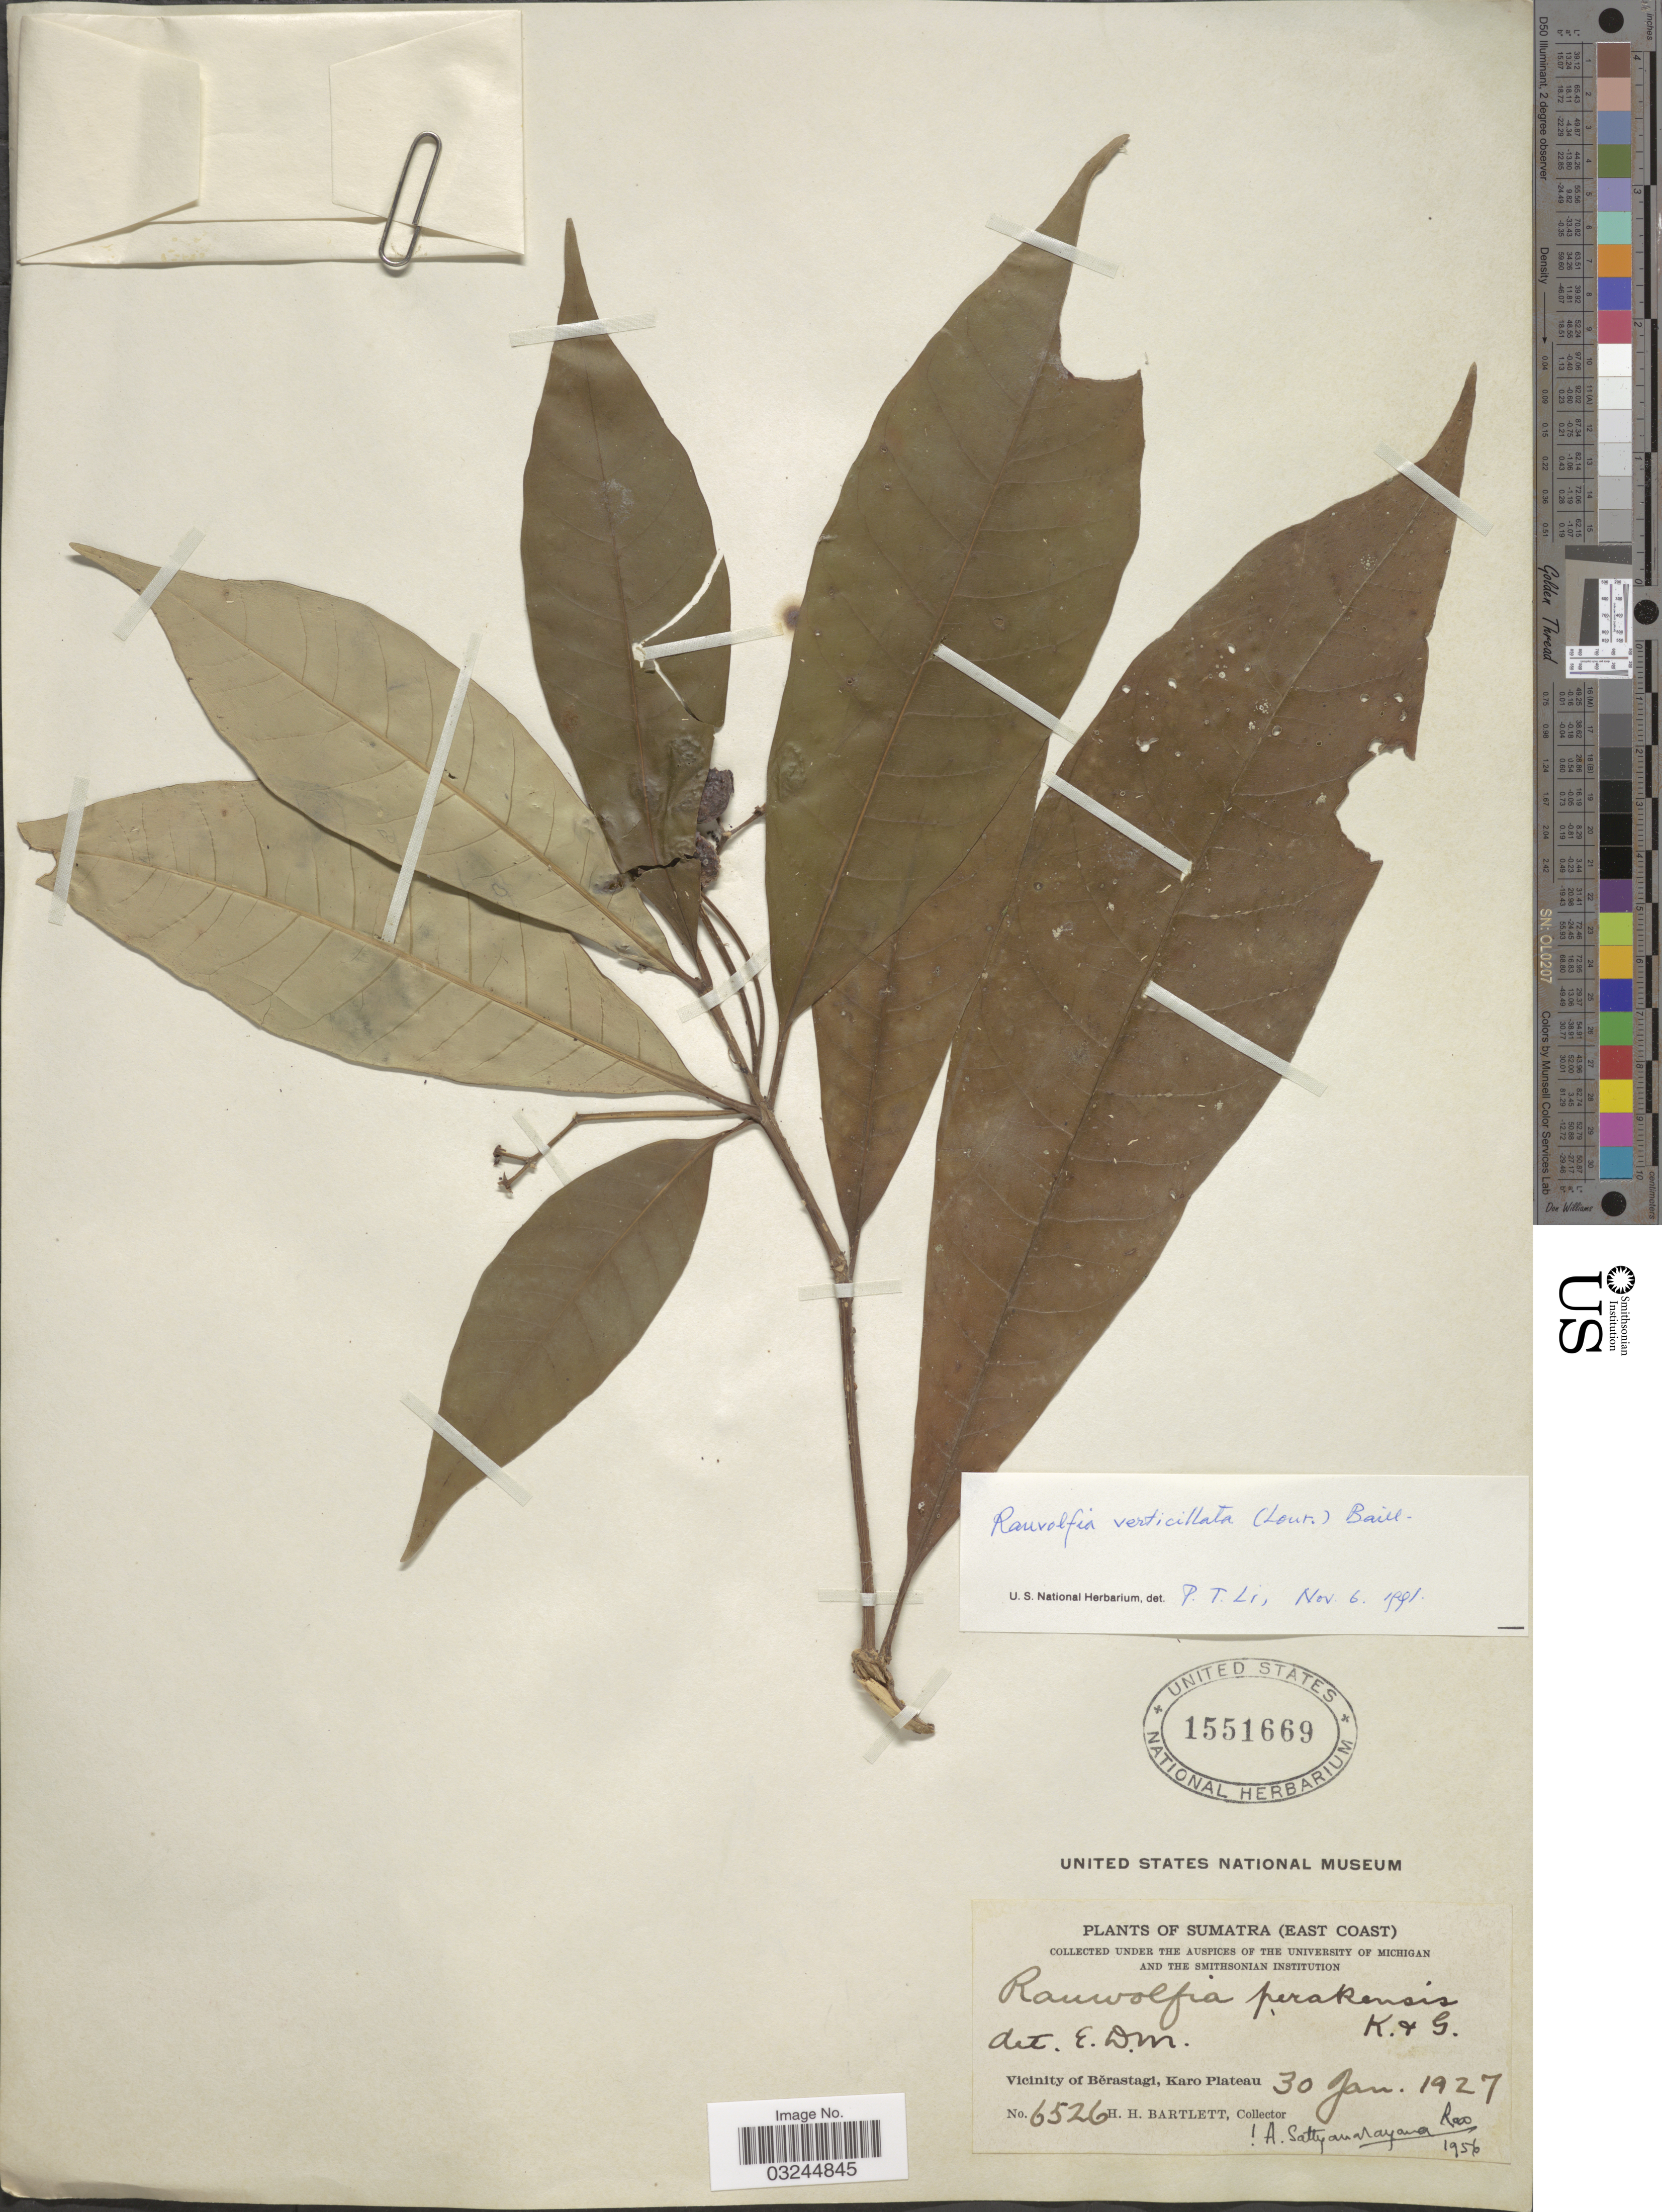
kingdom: Plantae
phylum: Tracheophyta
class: Magnoliopsida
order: Gentianales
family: Apocynaceae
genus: Rauvolfia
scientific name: Rauvolfia verticillata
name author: (Lour.) Baill.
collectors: H. H. Bartlett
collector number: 6526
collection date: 1927-01-30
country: Indonesia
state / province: Sumatra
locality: Sumatra (East Coast). Vicinity of Bêrastagi, Karo Plateau.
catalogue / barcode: US 1551669